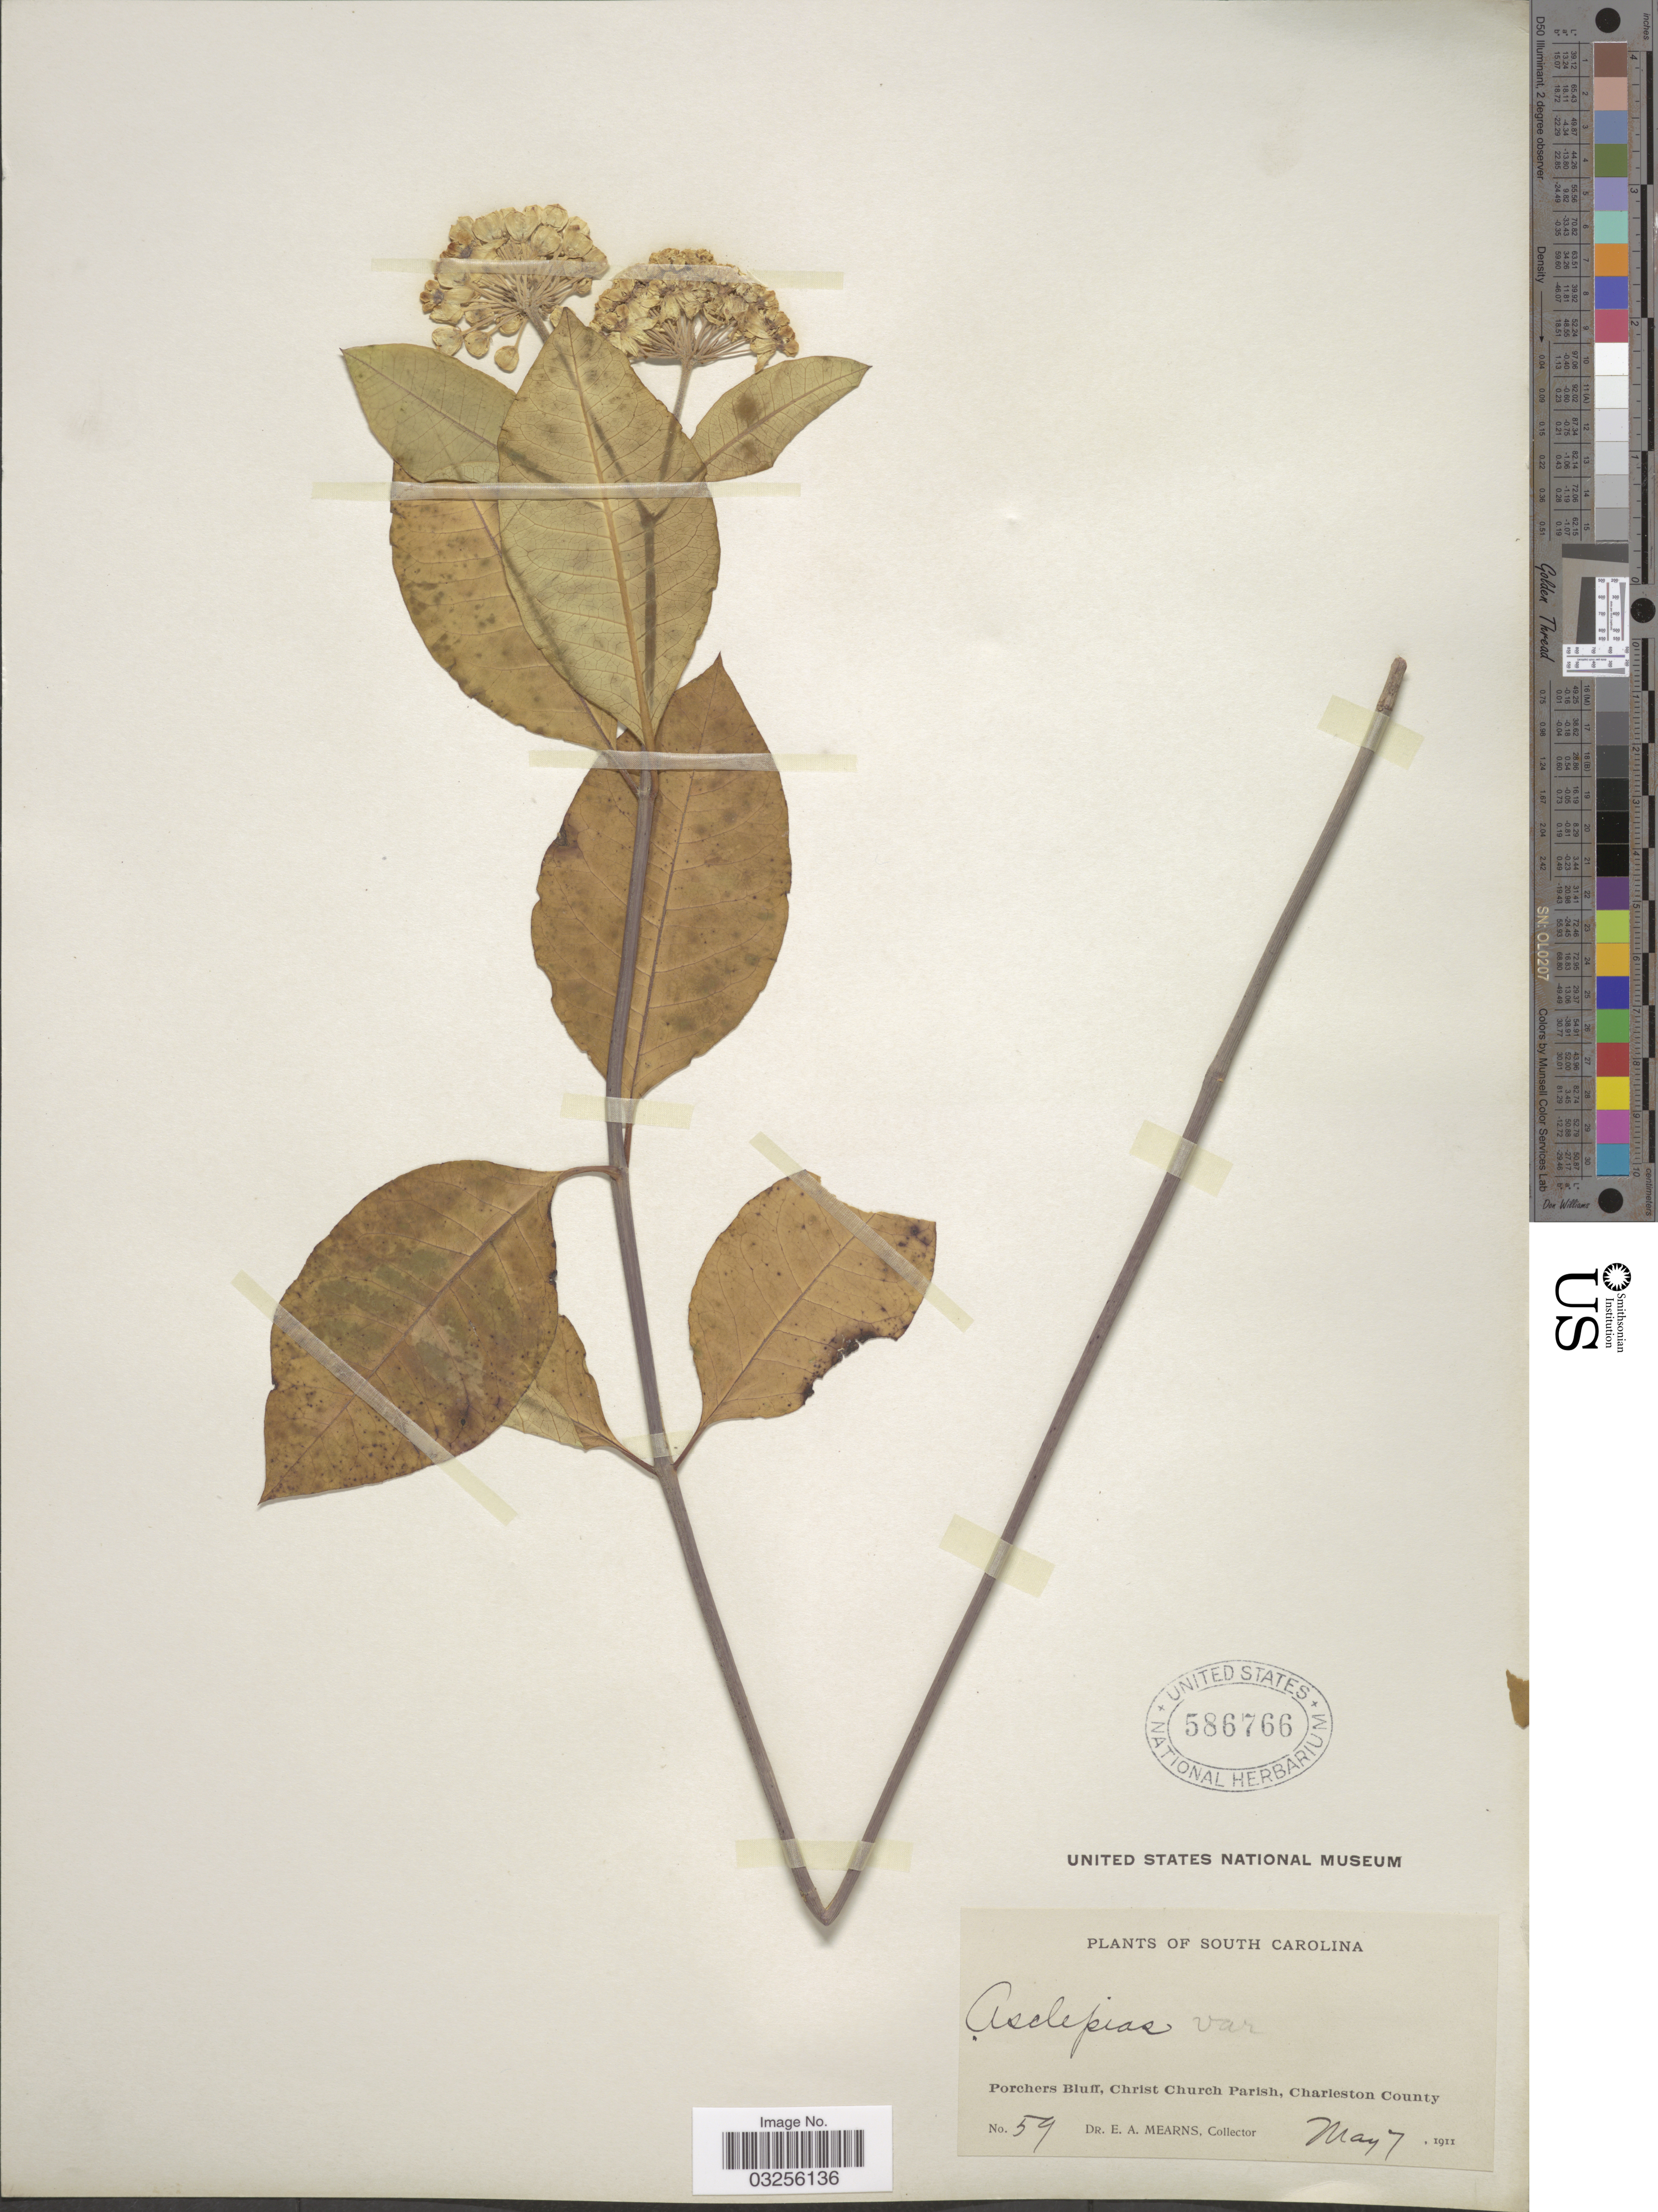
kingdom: Plantae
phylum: Tracheophyta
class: Magnoliopsida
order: Gentianales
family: Apocynaceae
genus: Asclepias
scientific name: Asclepias variegata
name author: L.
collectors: E. A. Mearns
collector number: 59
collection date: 1911-07-05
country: United States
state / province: South Carolina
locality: Porchers Bluff, Christ Church Parish, Charleston County.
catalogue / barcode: US 586766